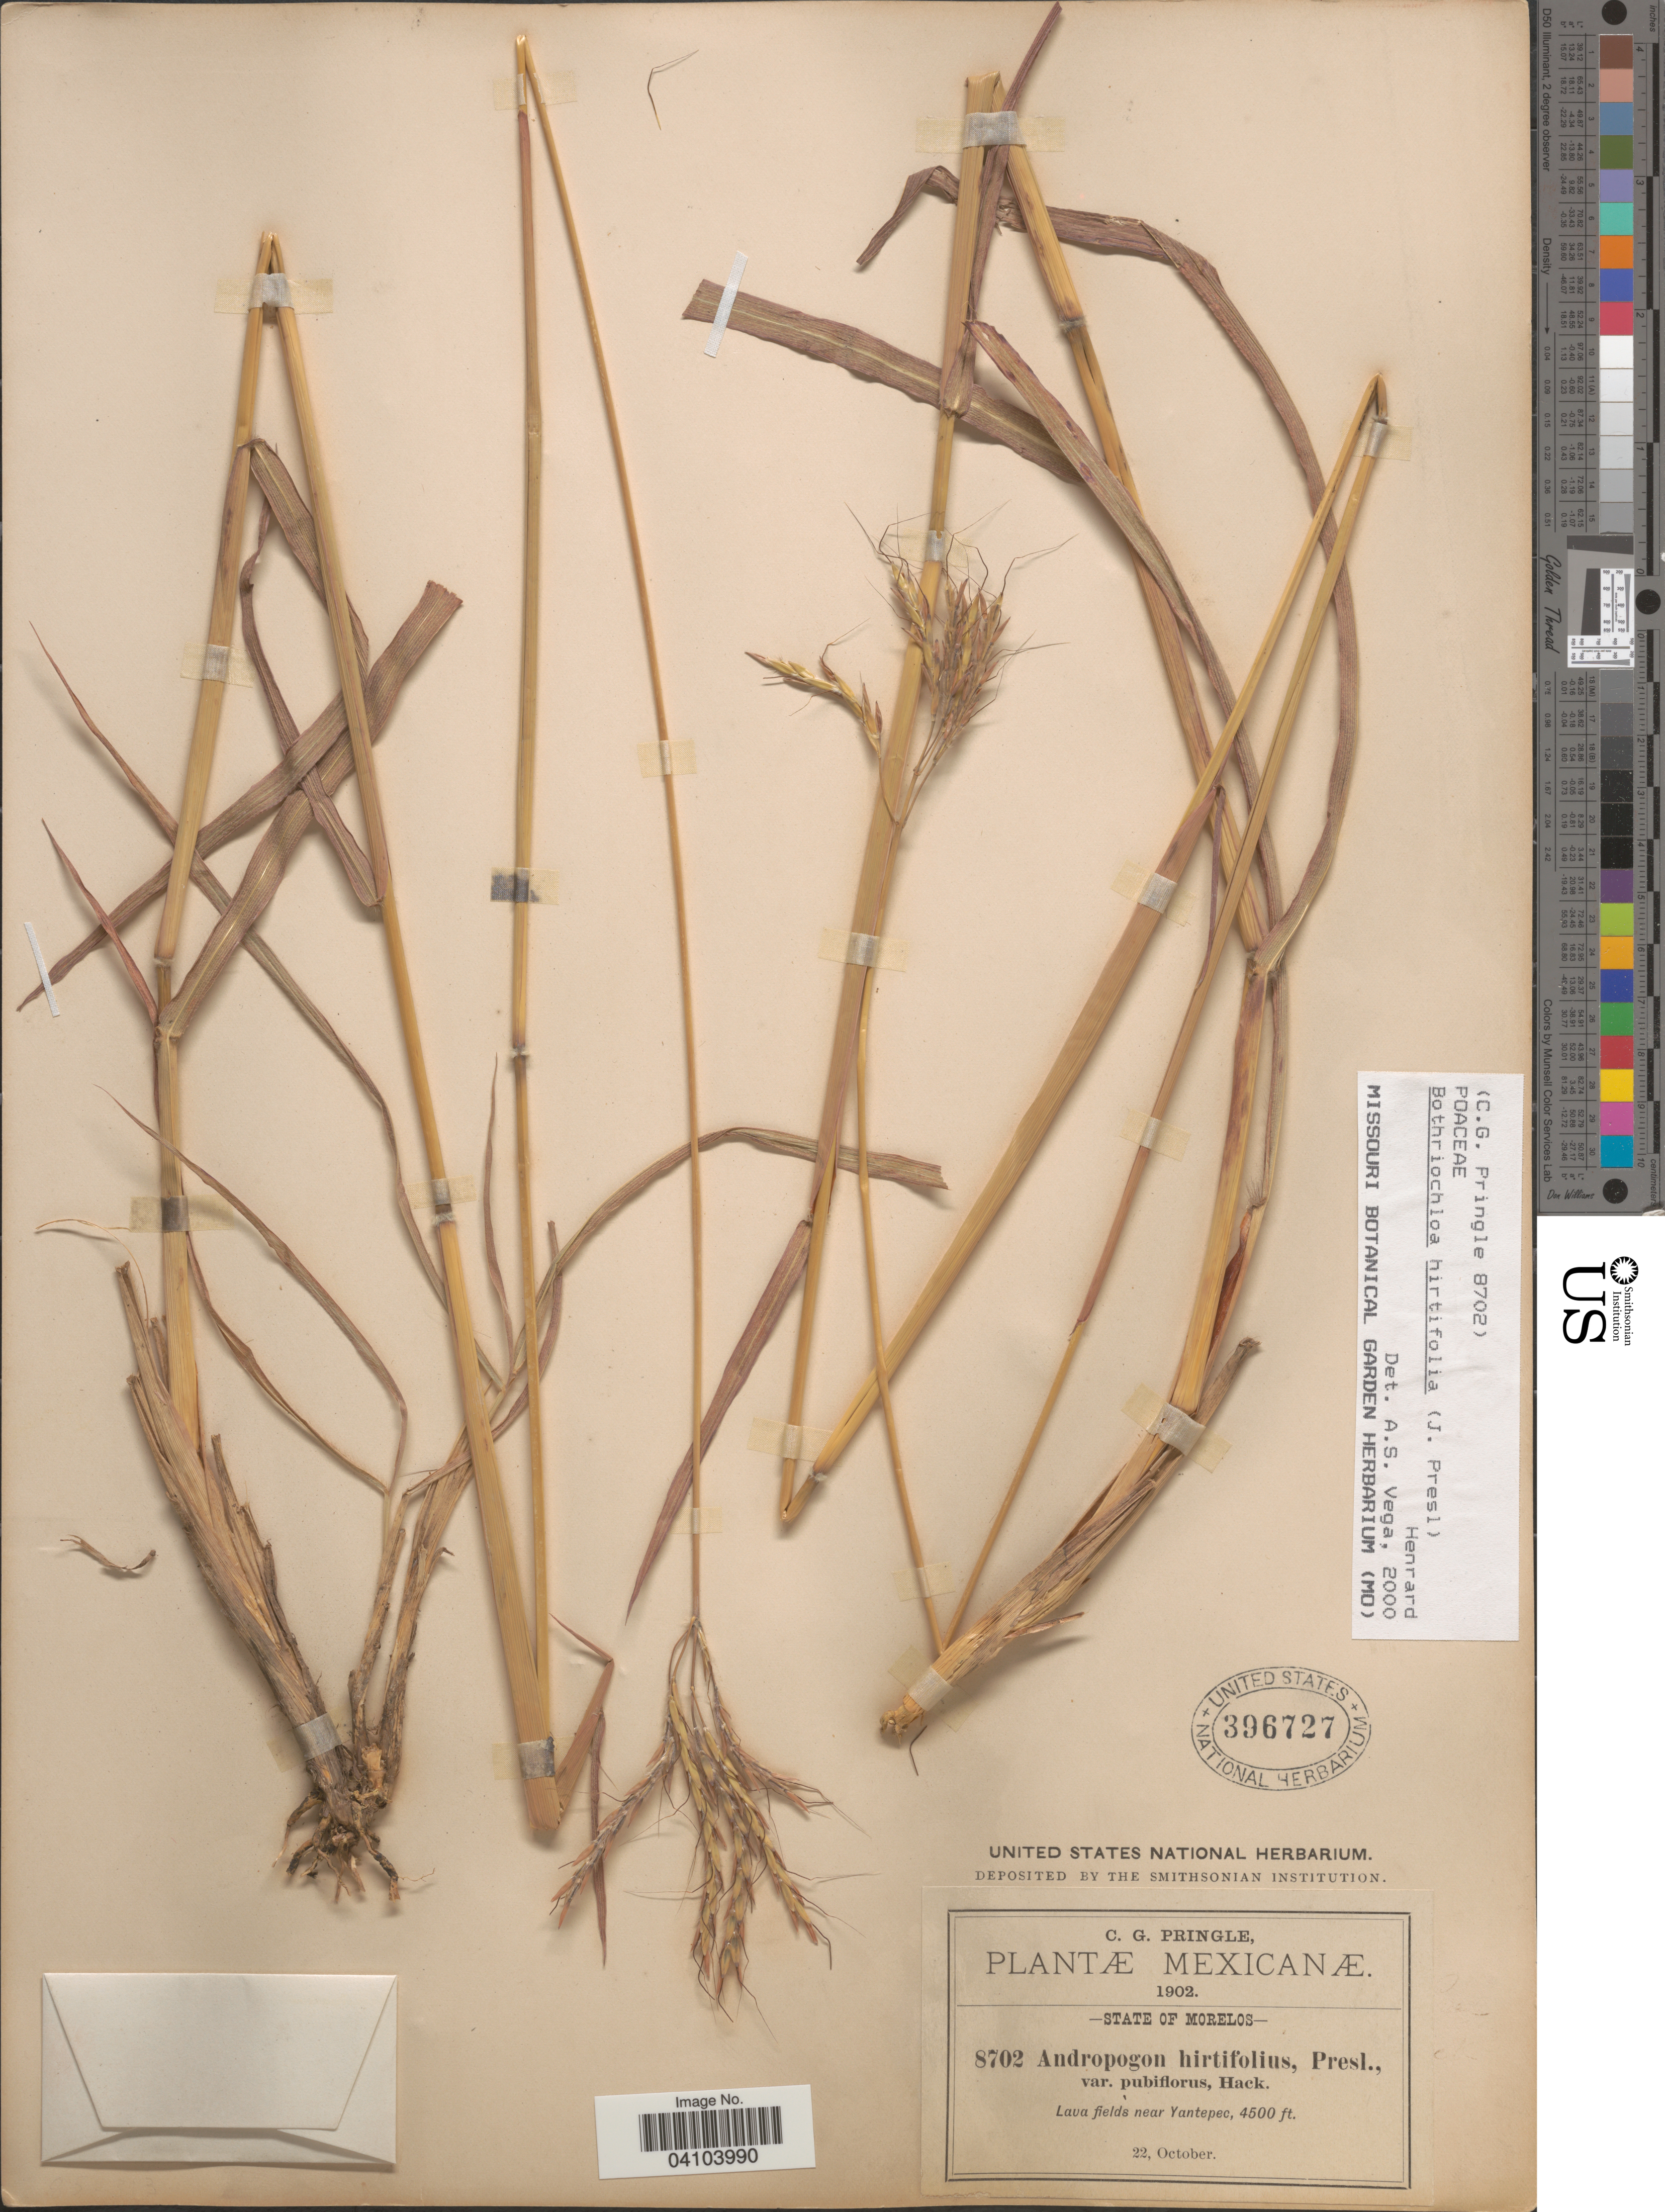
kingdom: Plantae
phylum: Tracheophyta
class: Liliopsida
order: Poales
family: Poaceae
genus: Bothriochloa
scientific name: Bothriochloa hirtifolia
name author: (J. Presl) Henr.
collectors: C. G. Pringle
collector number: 8702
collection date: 1902-10-22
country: Mexico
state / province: Morelos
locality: Mexicanæ. Lava fields near Yantepec.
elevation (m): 1372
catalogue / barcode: US 396727